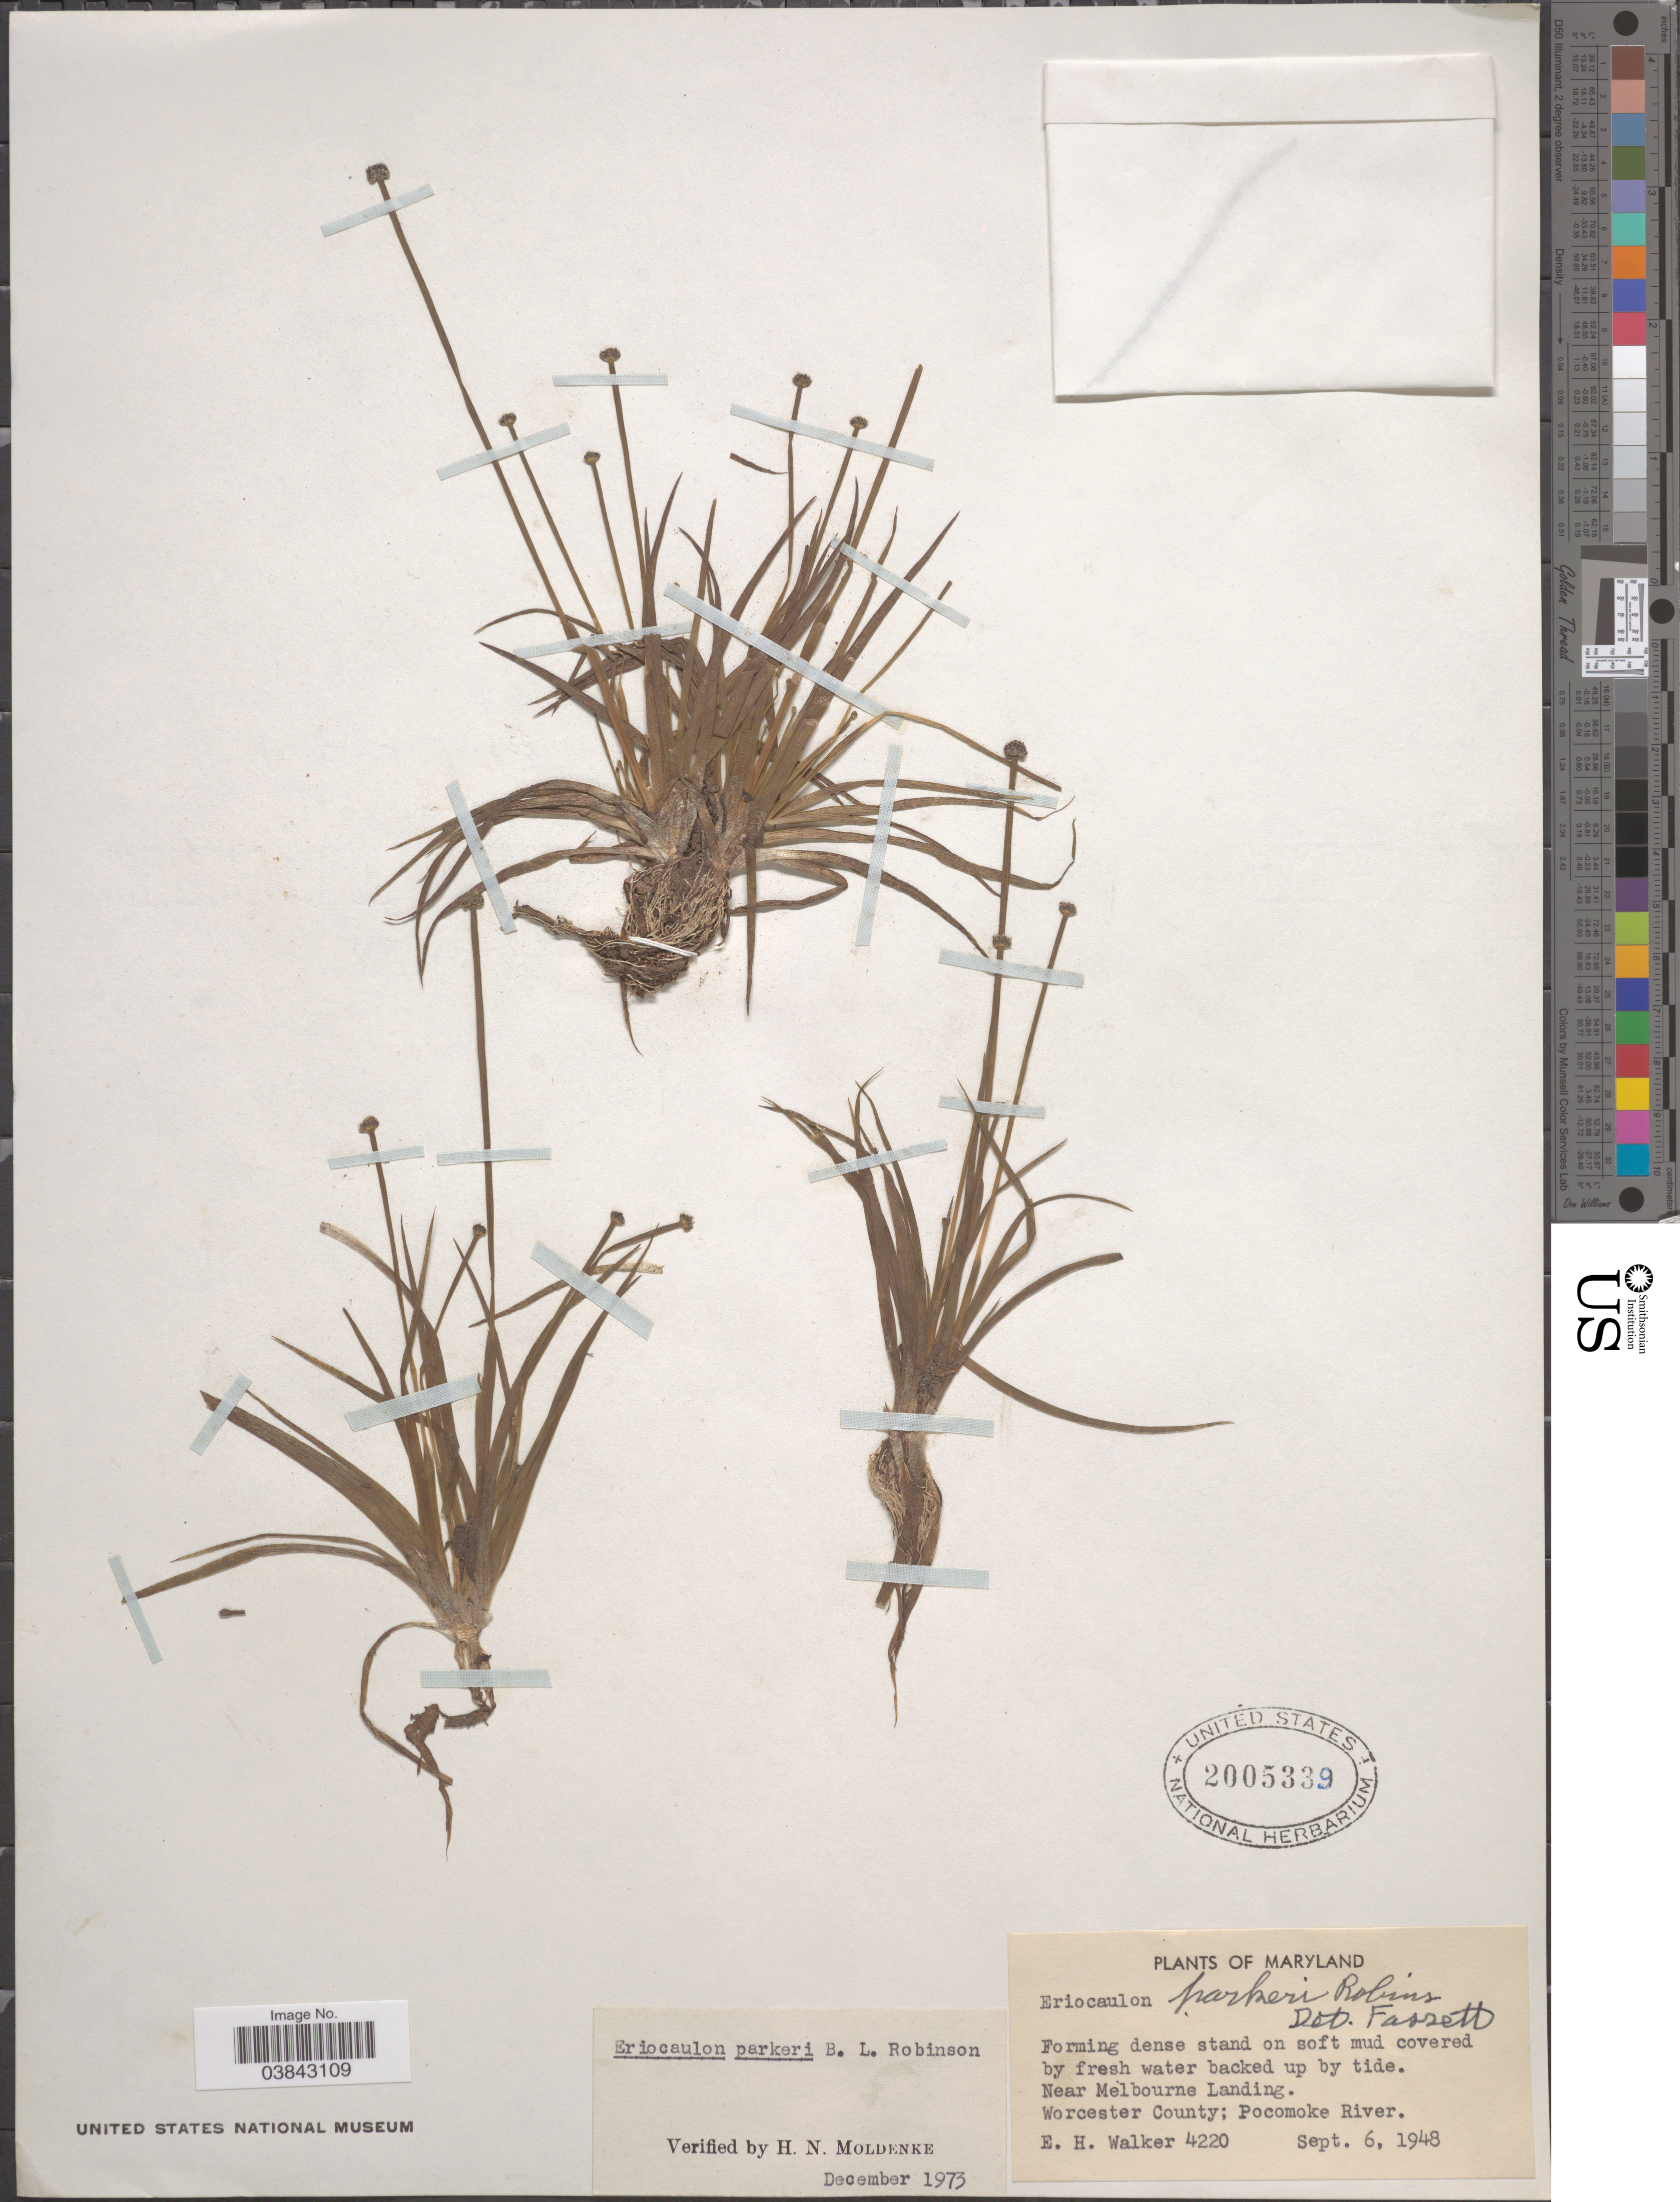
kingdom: Plantae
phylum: Tracheophyta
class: Liliopsida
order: Poales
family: Eriocaulaceae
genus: Eriocaulon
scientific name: Eriocaulon parkeri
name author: B.L. Rob.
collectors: E. H. Walker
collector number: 4220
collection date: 1948-09-06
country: United States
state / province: Maryland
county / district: Worcester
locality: Near Melbourne Landing. Worcester County; Pocomoke River.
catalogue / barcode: US 2005339